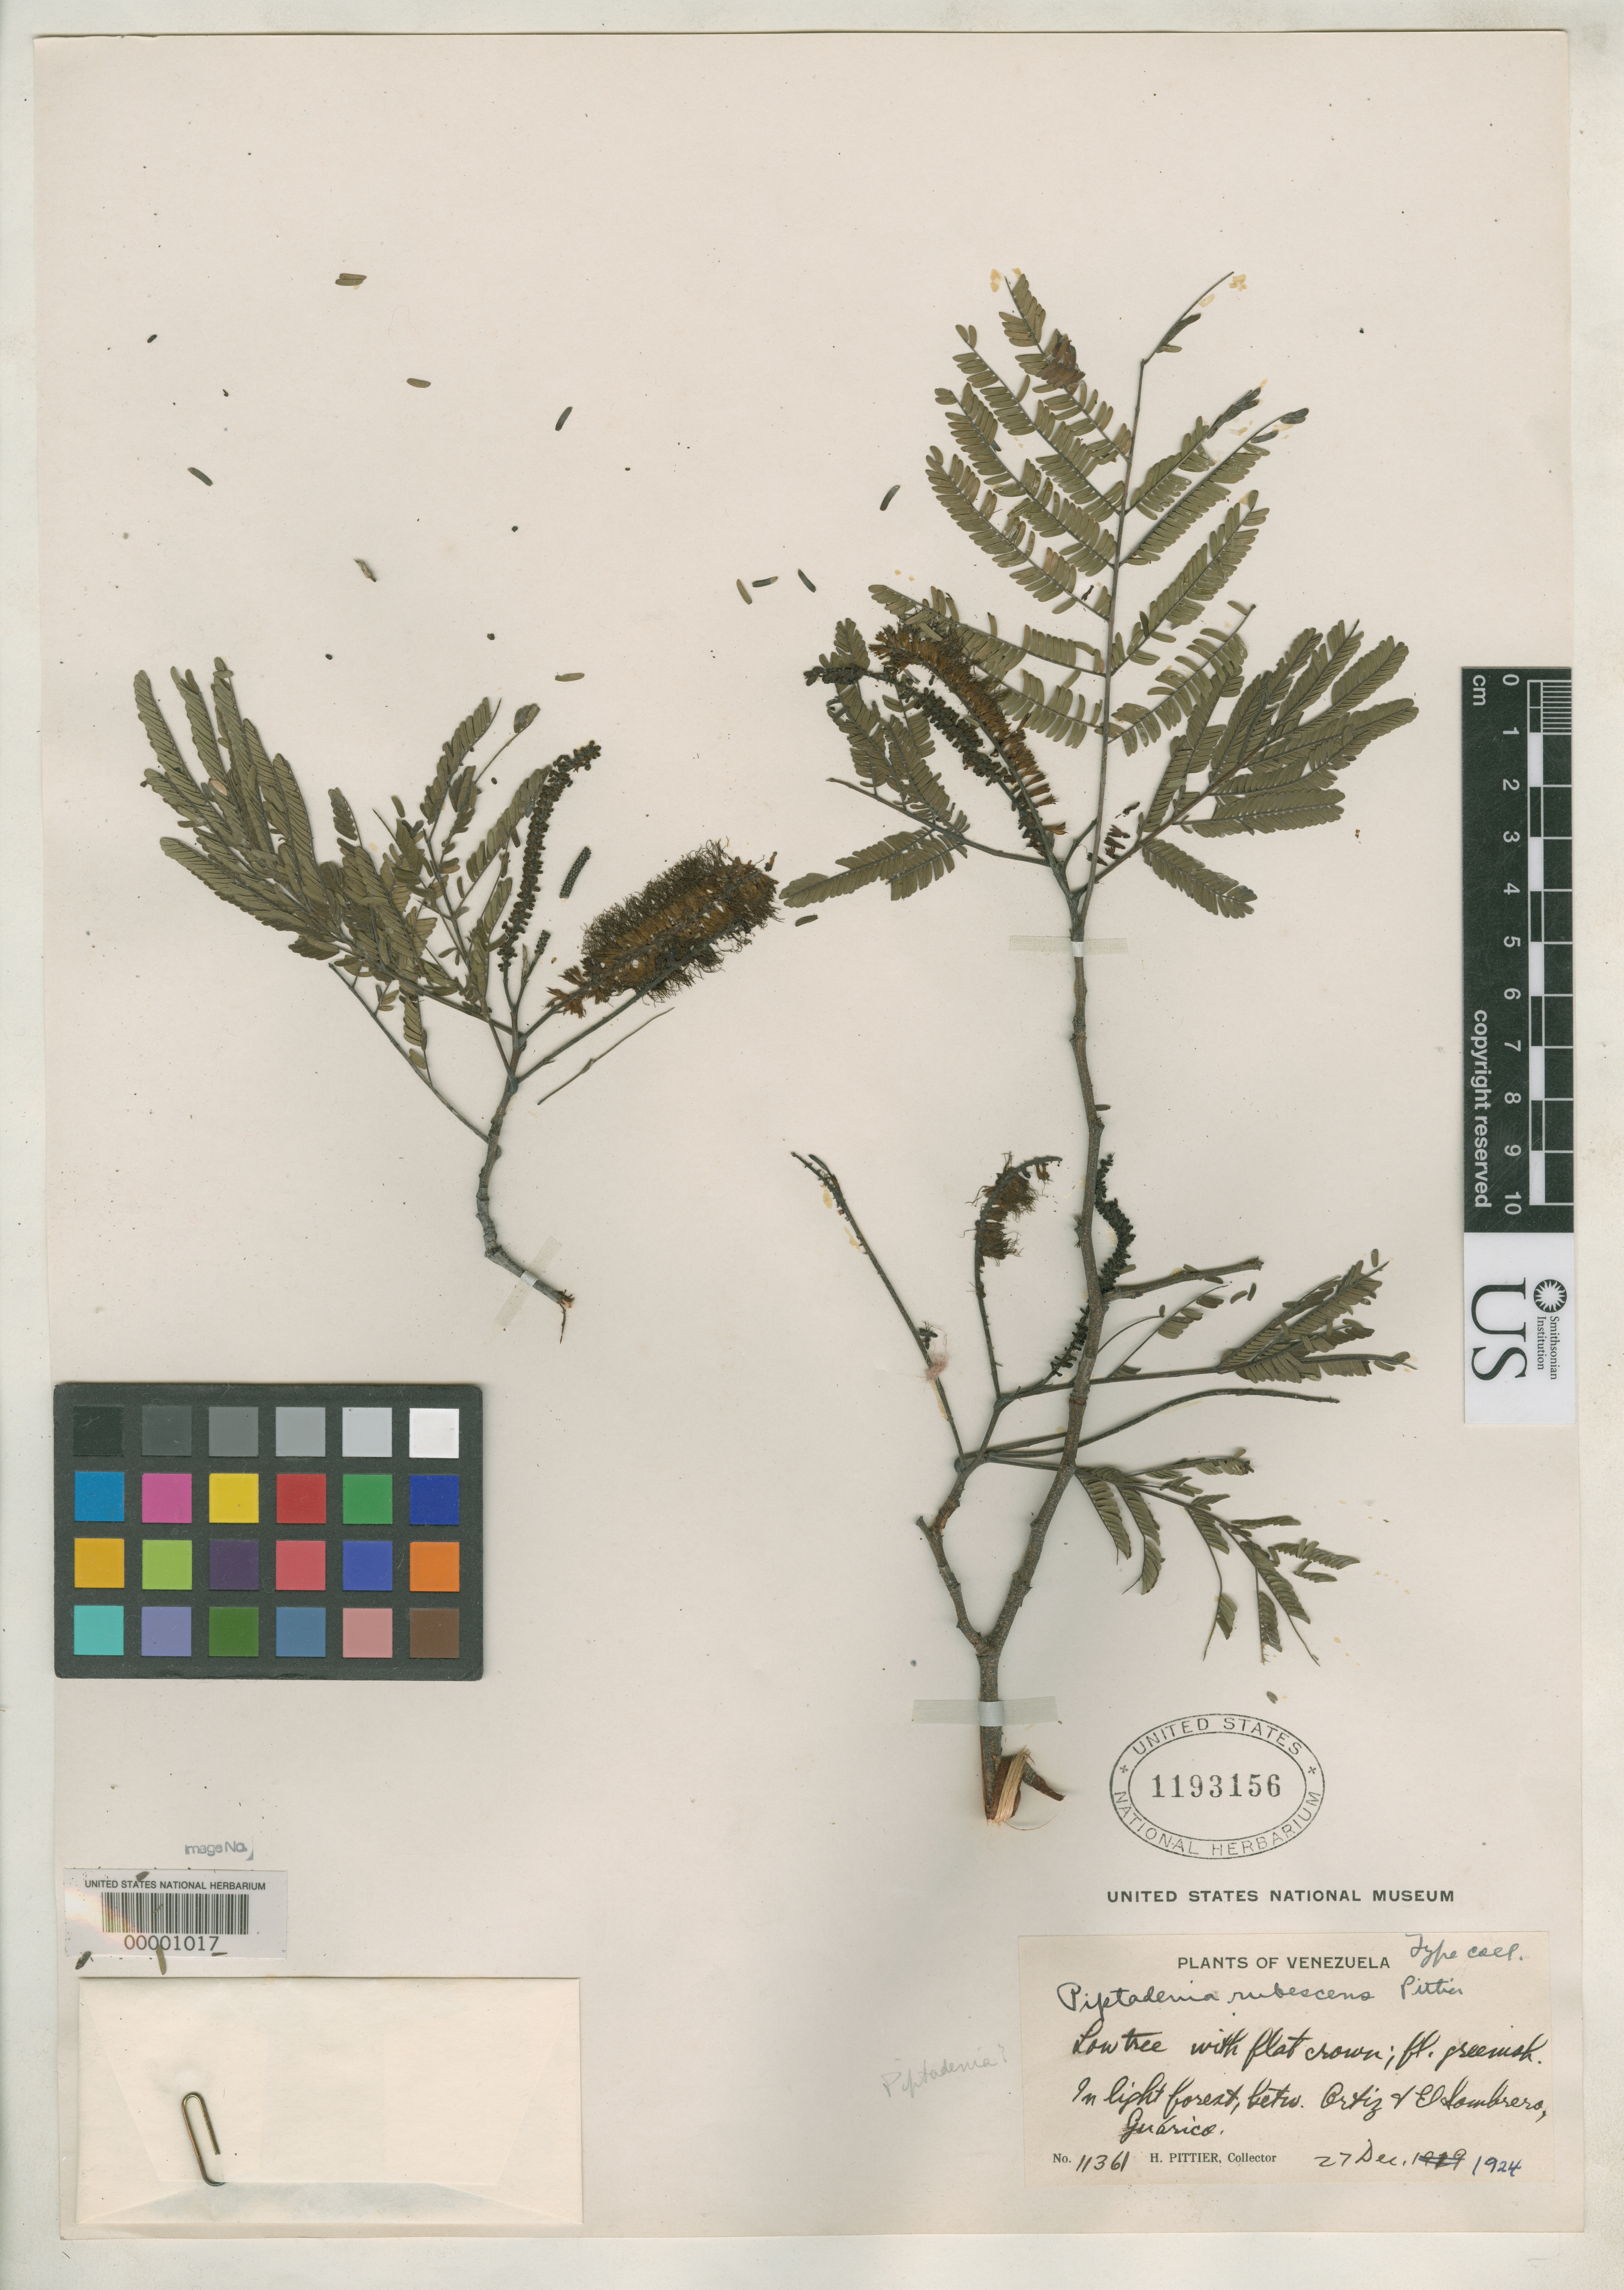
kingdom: Plantae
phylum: Tracheophyta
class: Magnoliopsida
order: Fabales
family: Fabaceae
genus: Piptadenia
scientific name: Piptadenia rubescens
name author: Pittier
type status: Isotype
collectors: H. F. Pittier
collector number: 11361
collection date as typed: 27 Dec 1924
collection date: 1924-12-27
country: Venezuela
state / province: Guárico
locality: Between Artiz and El Sombrero.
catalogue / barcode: US 1193156